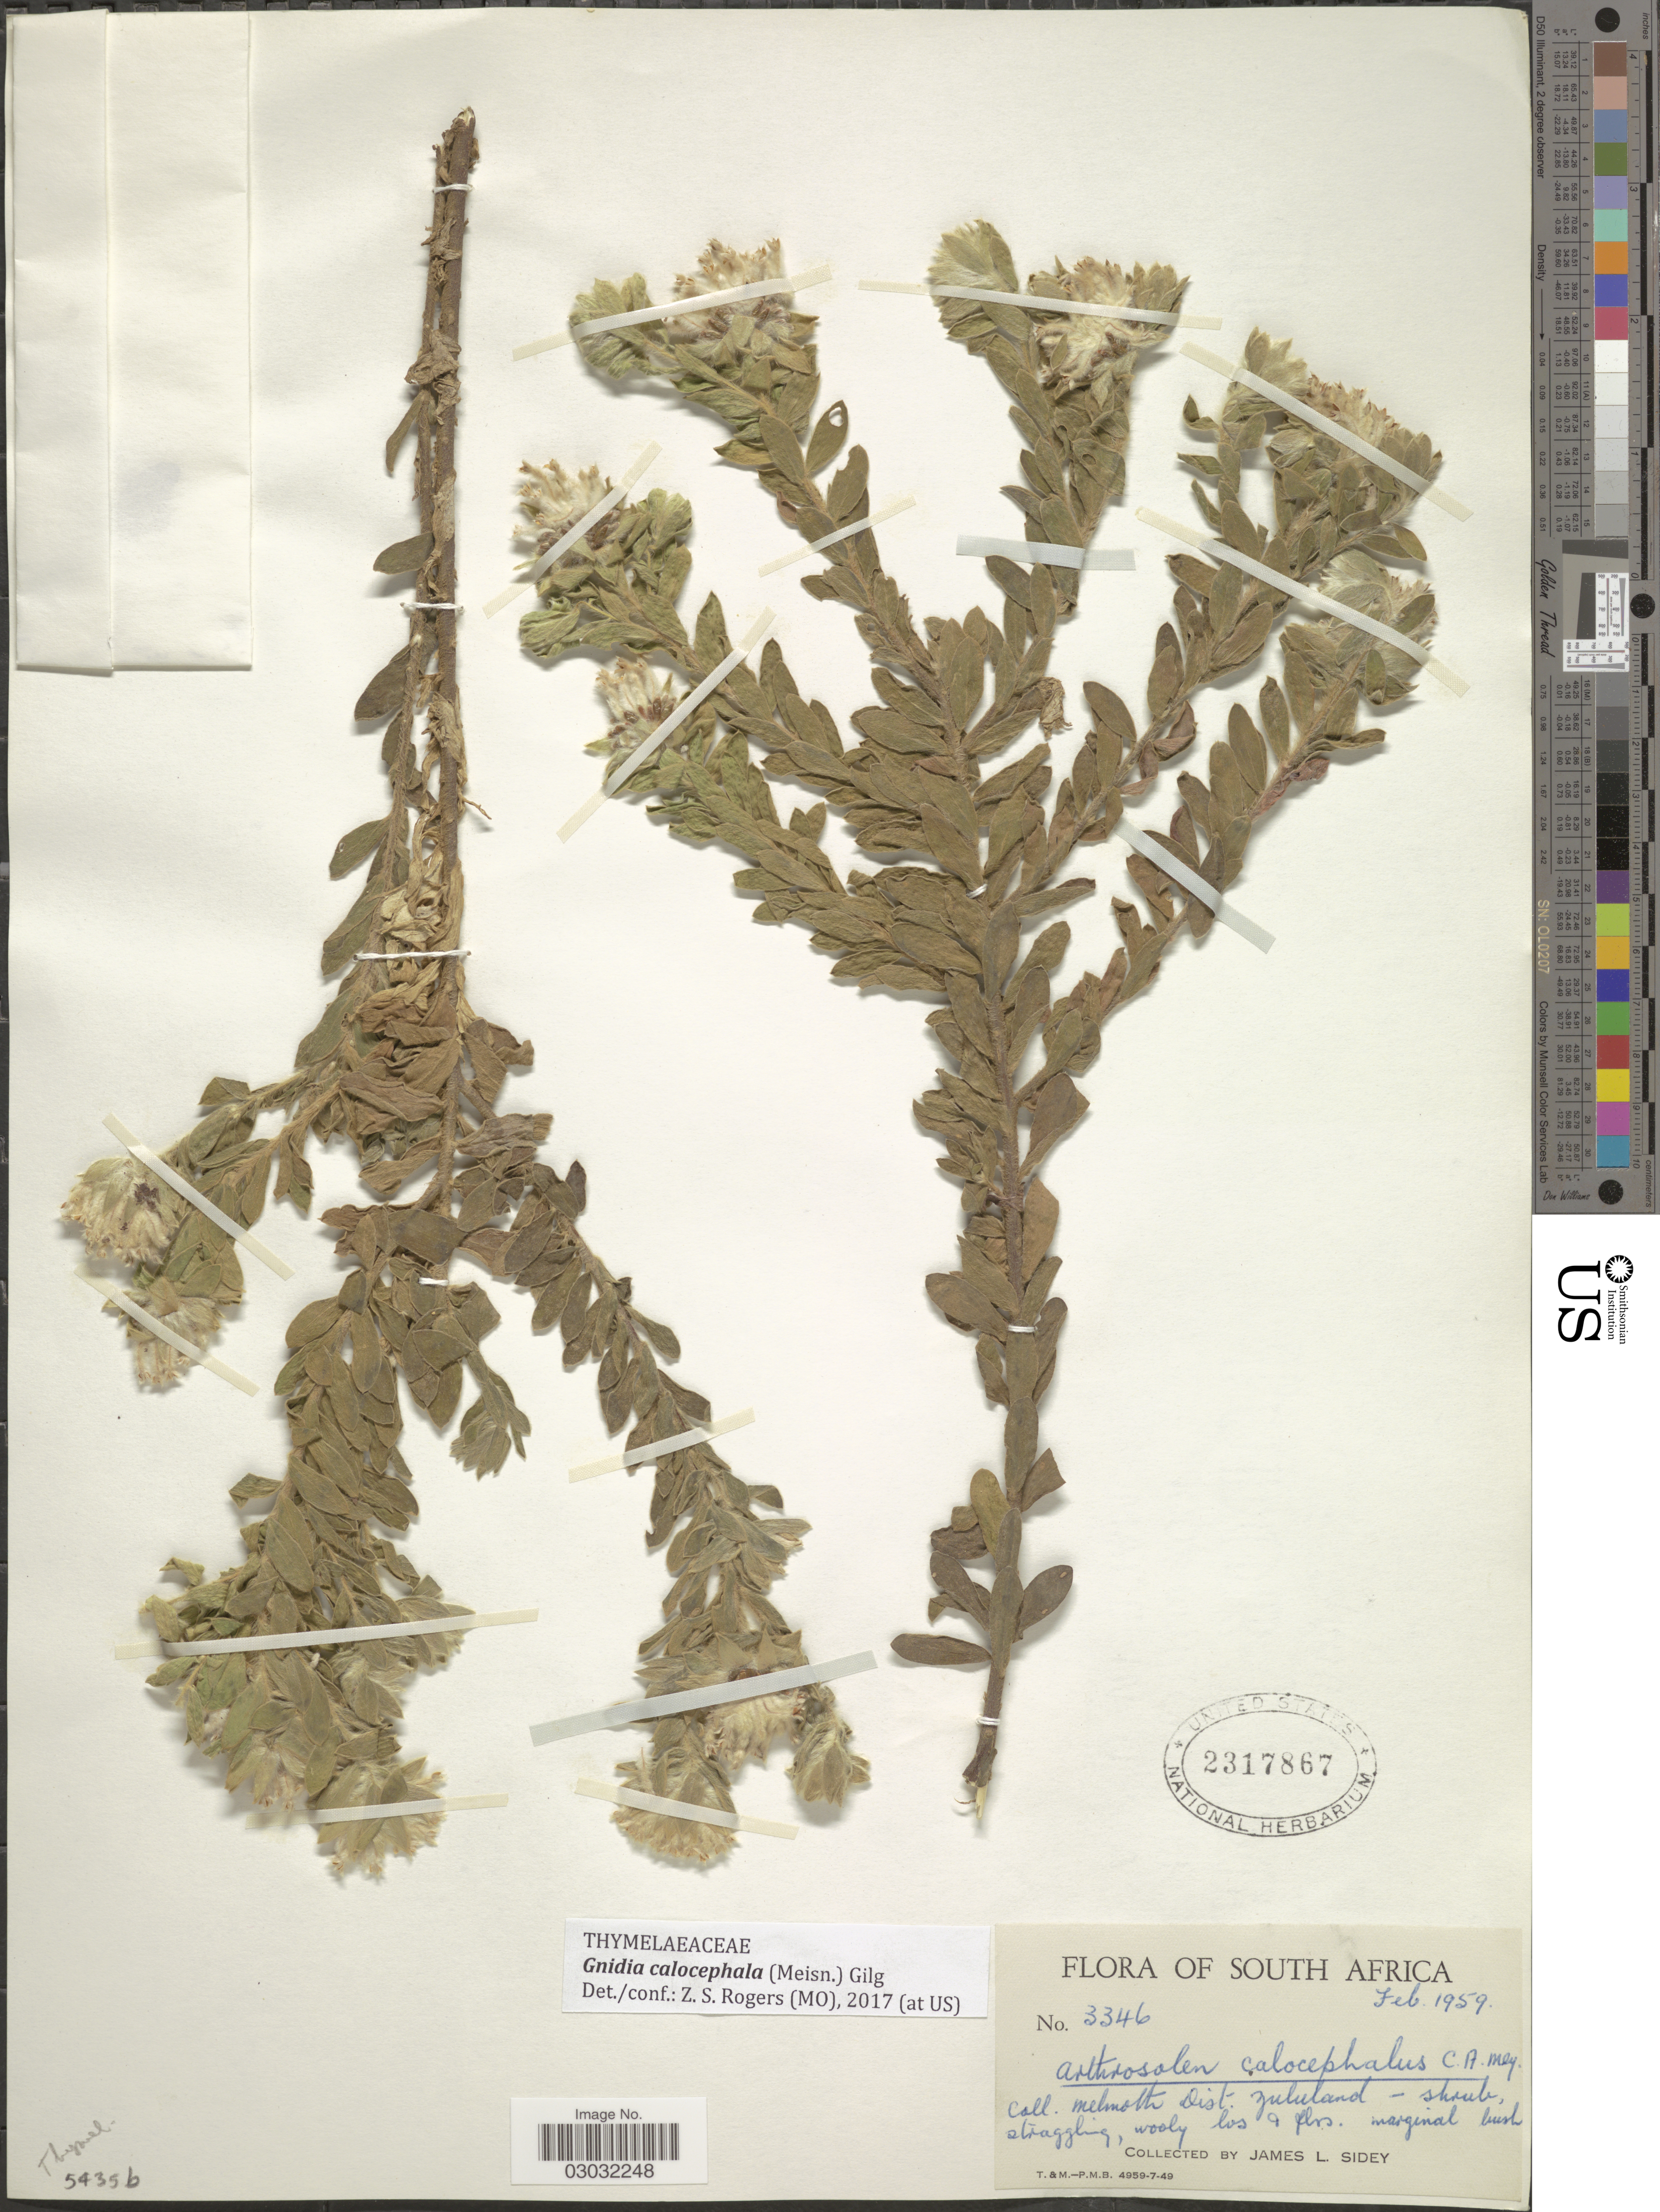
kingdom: Plantae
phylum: Tracheophyta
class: Magnoliopsida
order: Malvales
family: Thymelaeaceae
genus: Lasiosiphon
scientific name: Lasiosiphon calocephalus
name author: (Meisn.) Domke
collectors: J. L. Sidey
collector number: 3346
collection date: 1959-02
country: South Africa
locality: Melmoth Dist. Zululand.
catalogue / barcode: US 2317867